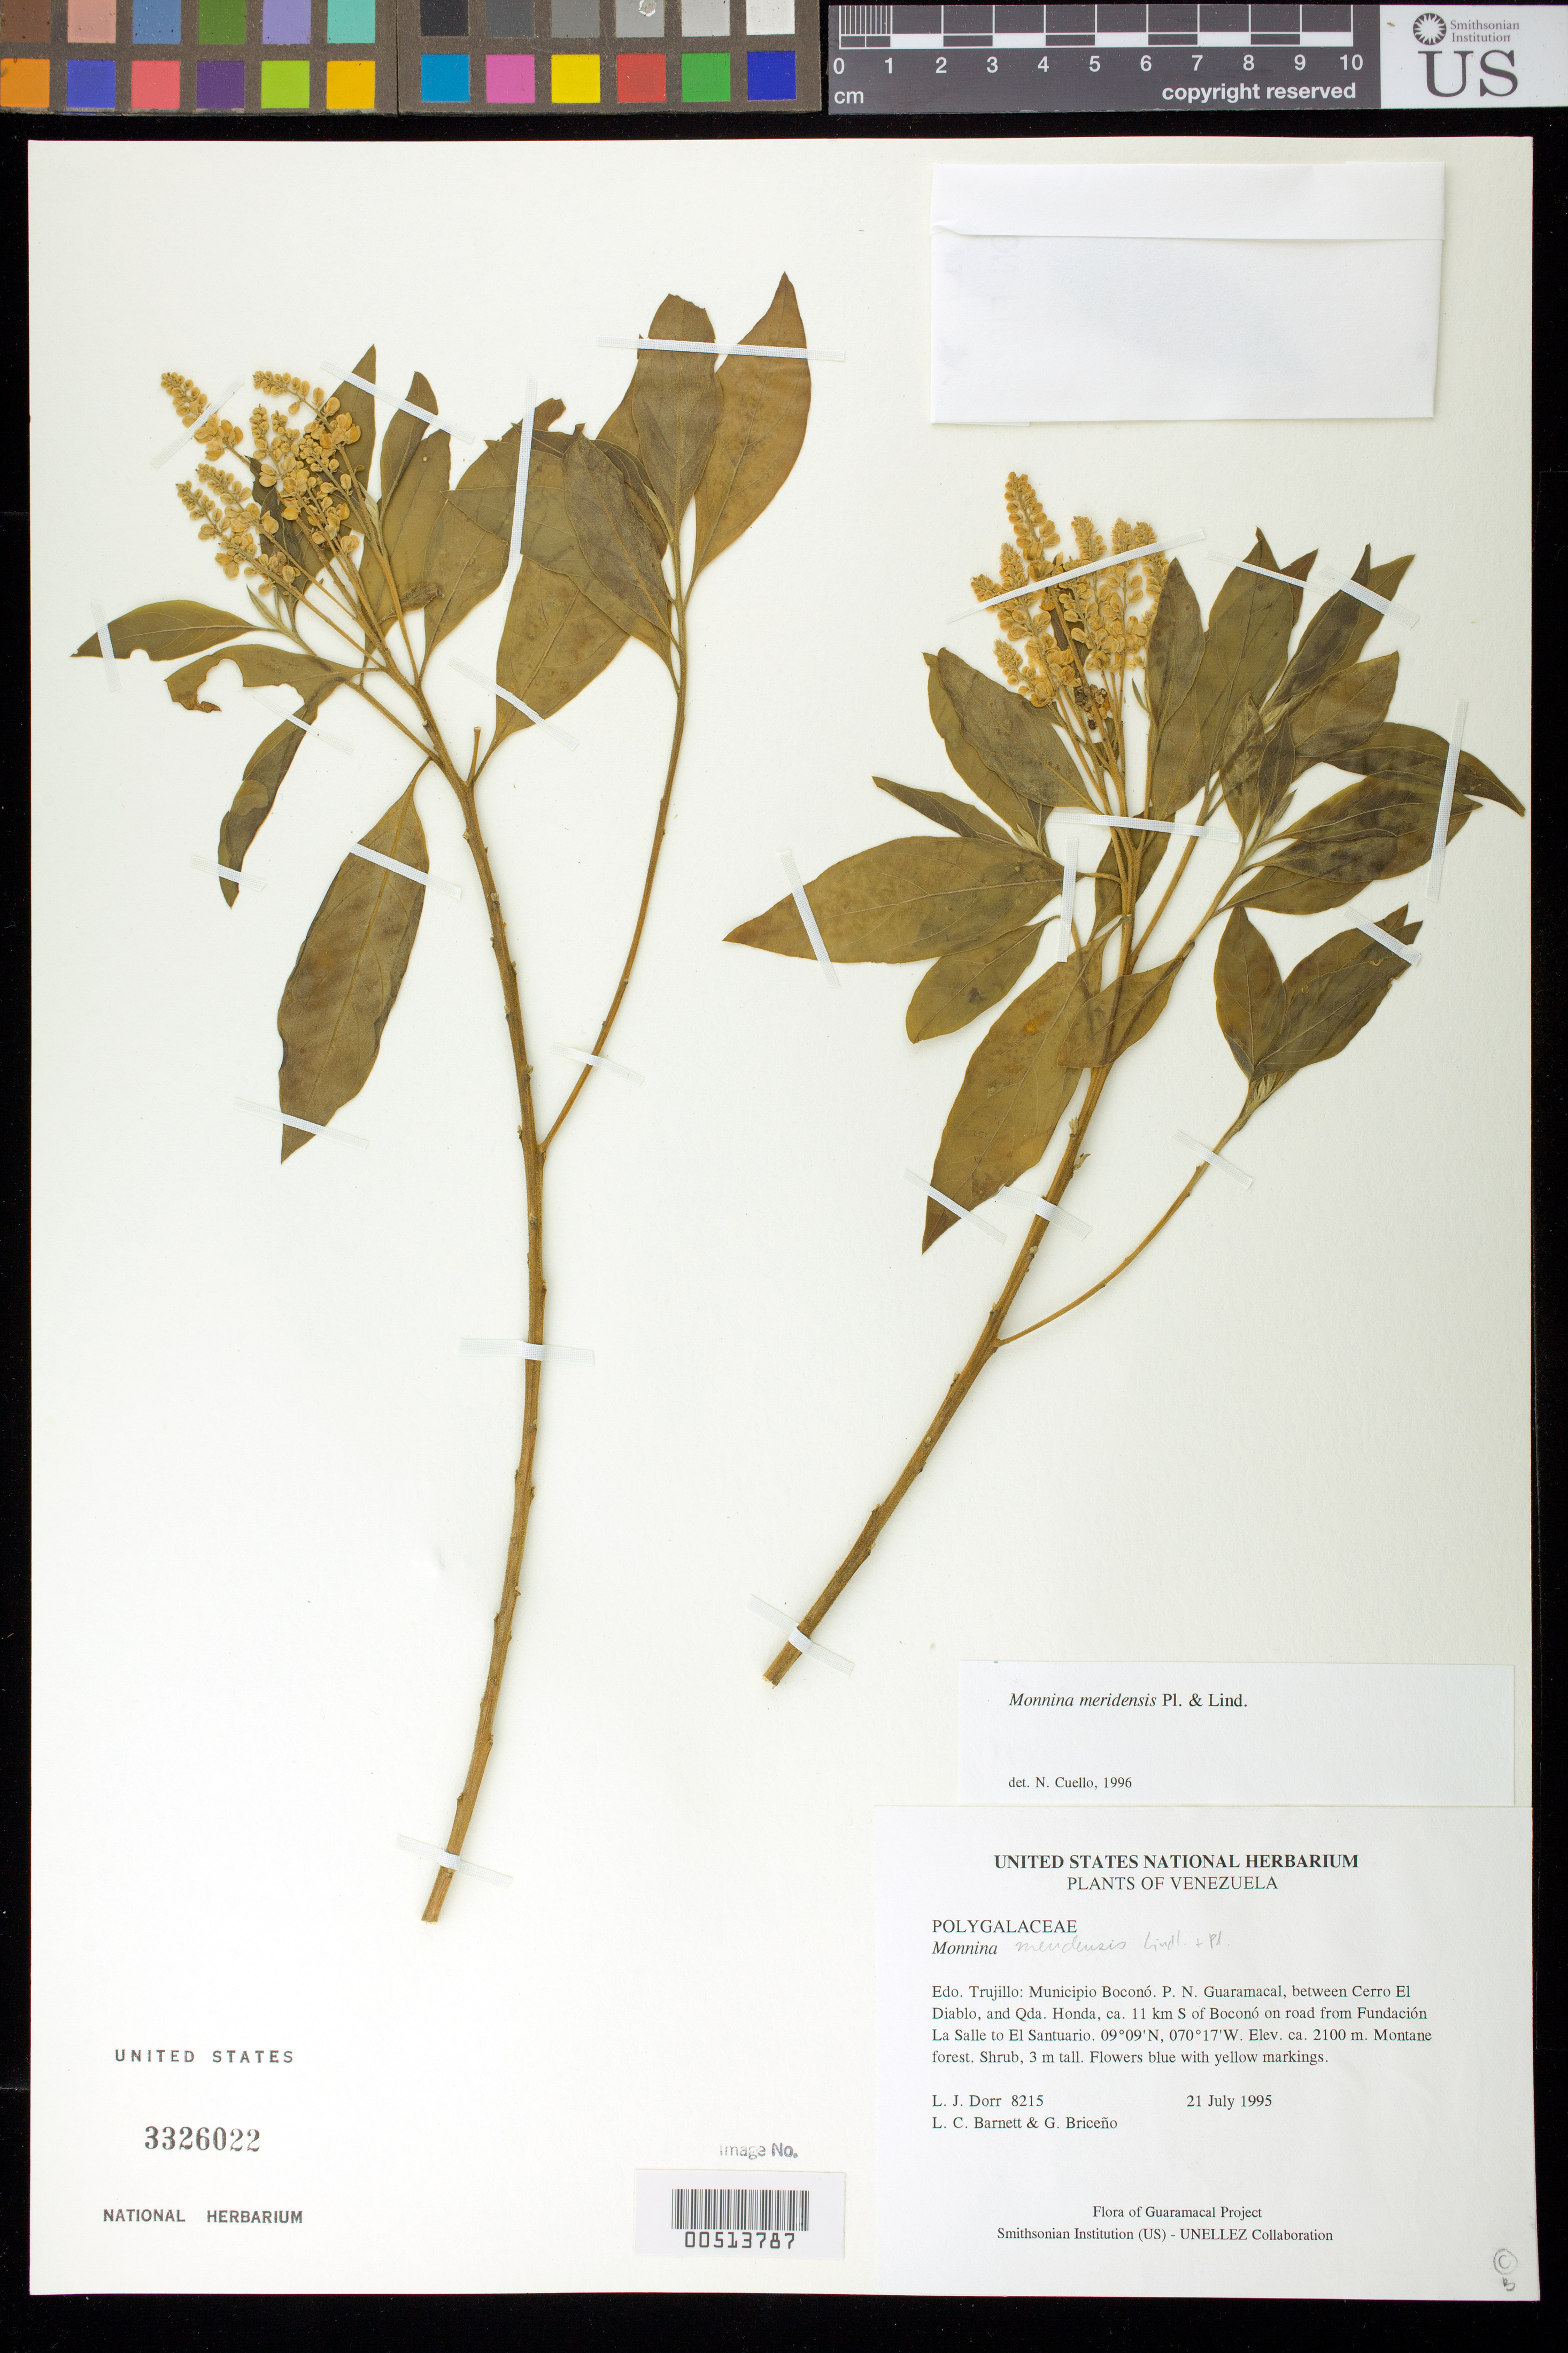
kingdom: Plantae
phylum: Tracheophyta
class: Magnoliopsida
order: Fabales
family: Polygalaceae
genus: Monnina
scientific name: Monnina meridensis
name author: Planch. & B.L. Linden ex Wedd.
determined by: Cuello, Nidia L.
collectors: L. J. Dorr, L. C. Barnett & G. Briceño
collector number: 8215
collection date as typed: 21 Jul 1995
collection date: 1995-07-21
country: Venezuela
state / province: Trujillo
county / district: Boconó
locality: Parque Nacional Guaramacal, between Cerro El Diablo, and Qda. Honda, ca. 11 km S of Boconó on road from Fundación La Salle to El Santuario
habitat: Montane forest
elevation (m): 2100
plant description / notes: PORT, US, VEN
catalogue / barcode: US 3326022